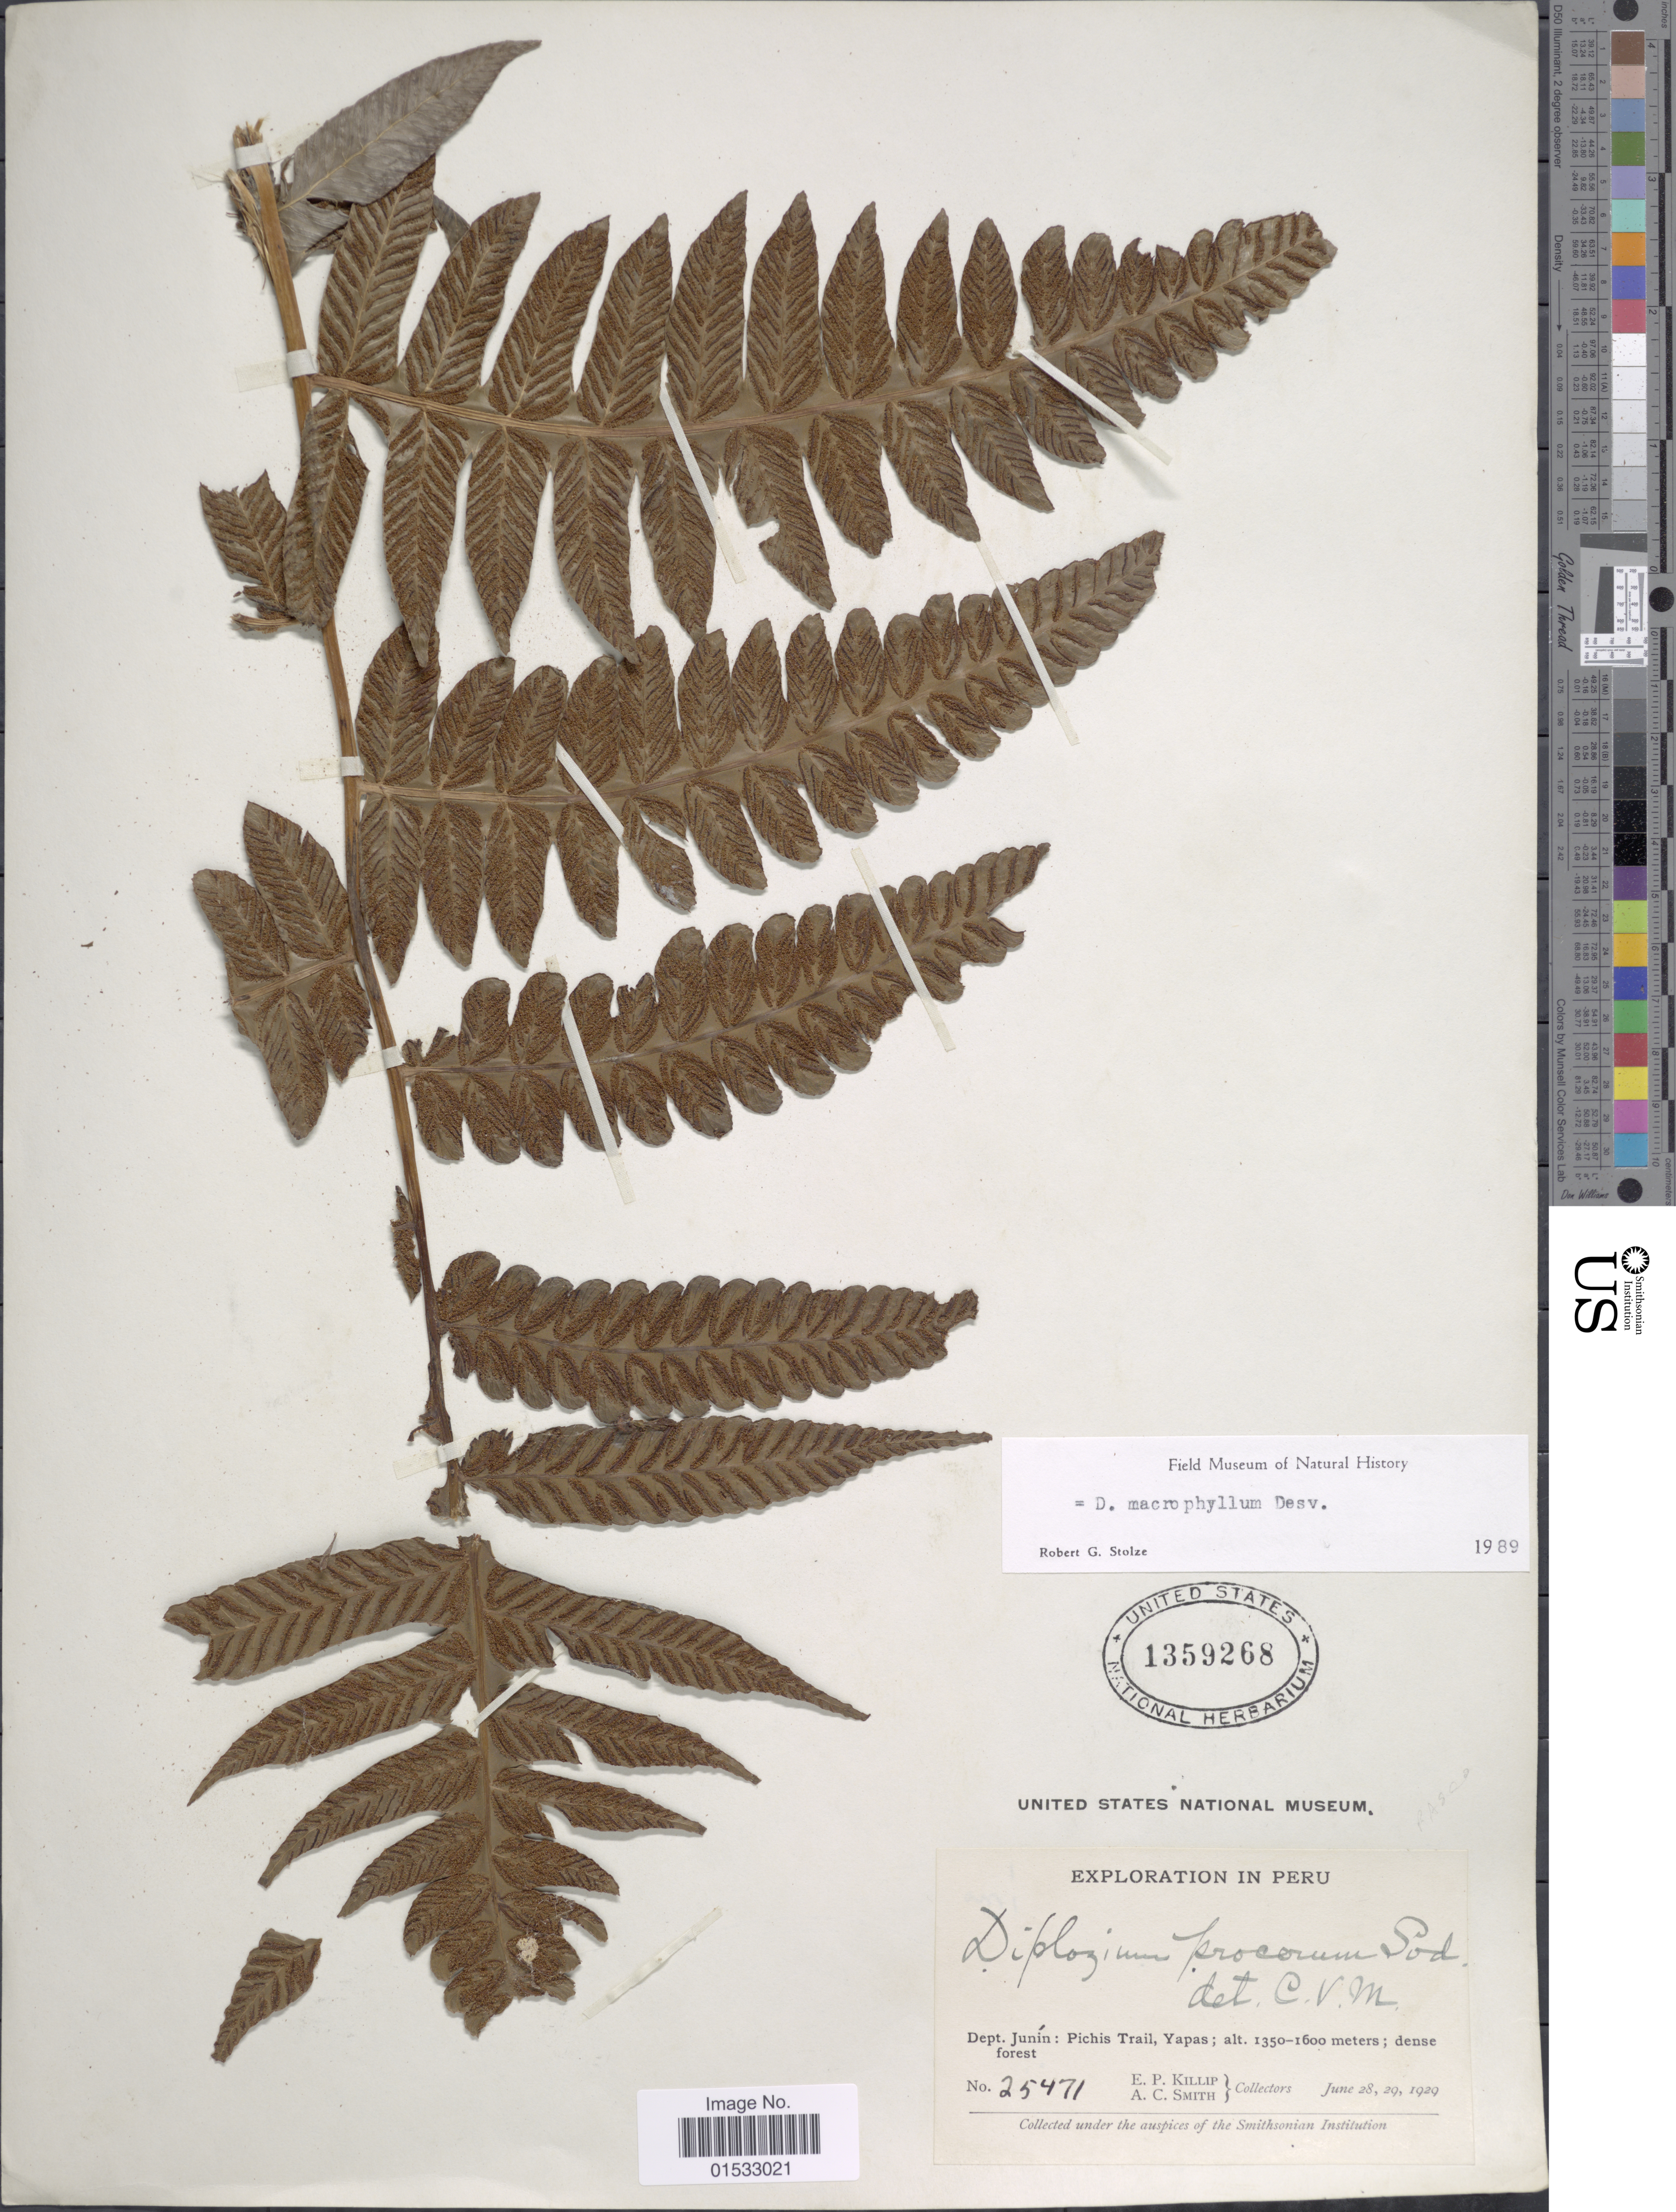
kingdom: Plantae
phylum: Tracheophyta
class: Polypodiopsida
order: Polypodiales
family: Athyriaceae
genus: Diplazium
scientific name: Diplazium macrophyllum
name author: Desv.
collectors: E. P. Killip & A. C. Smith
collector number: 25471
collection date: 1929-06-28/1929-06-29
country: Peru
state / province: Junín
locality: Pichis Trail, Yapas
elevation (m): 1350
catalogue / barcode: US 1359268